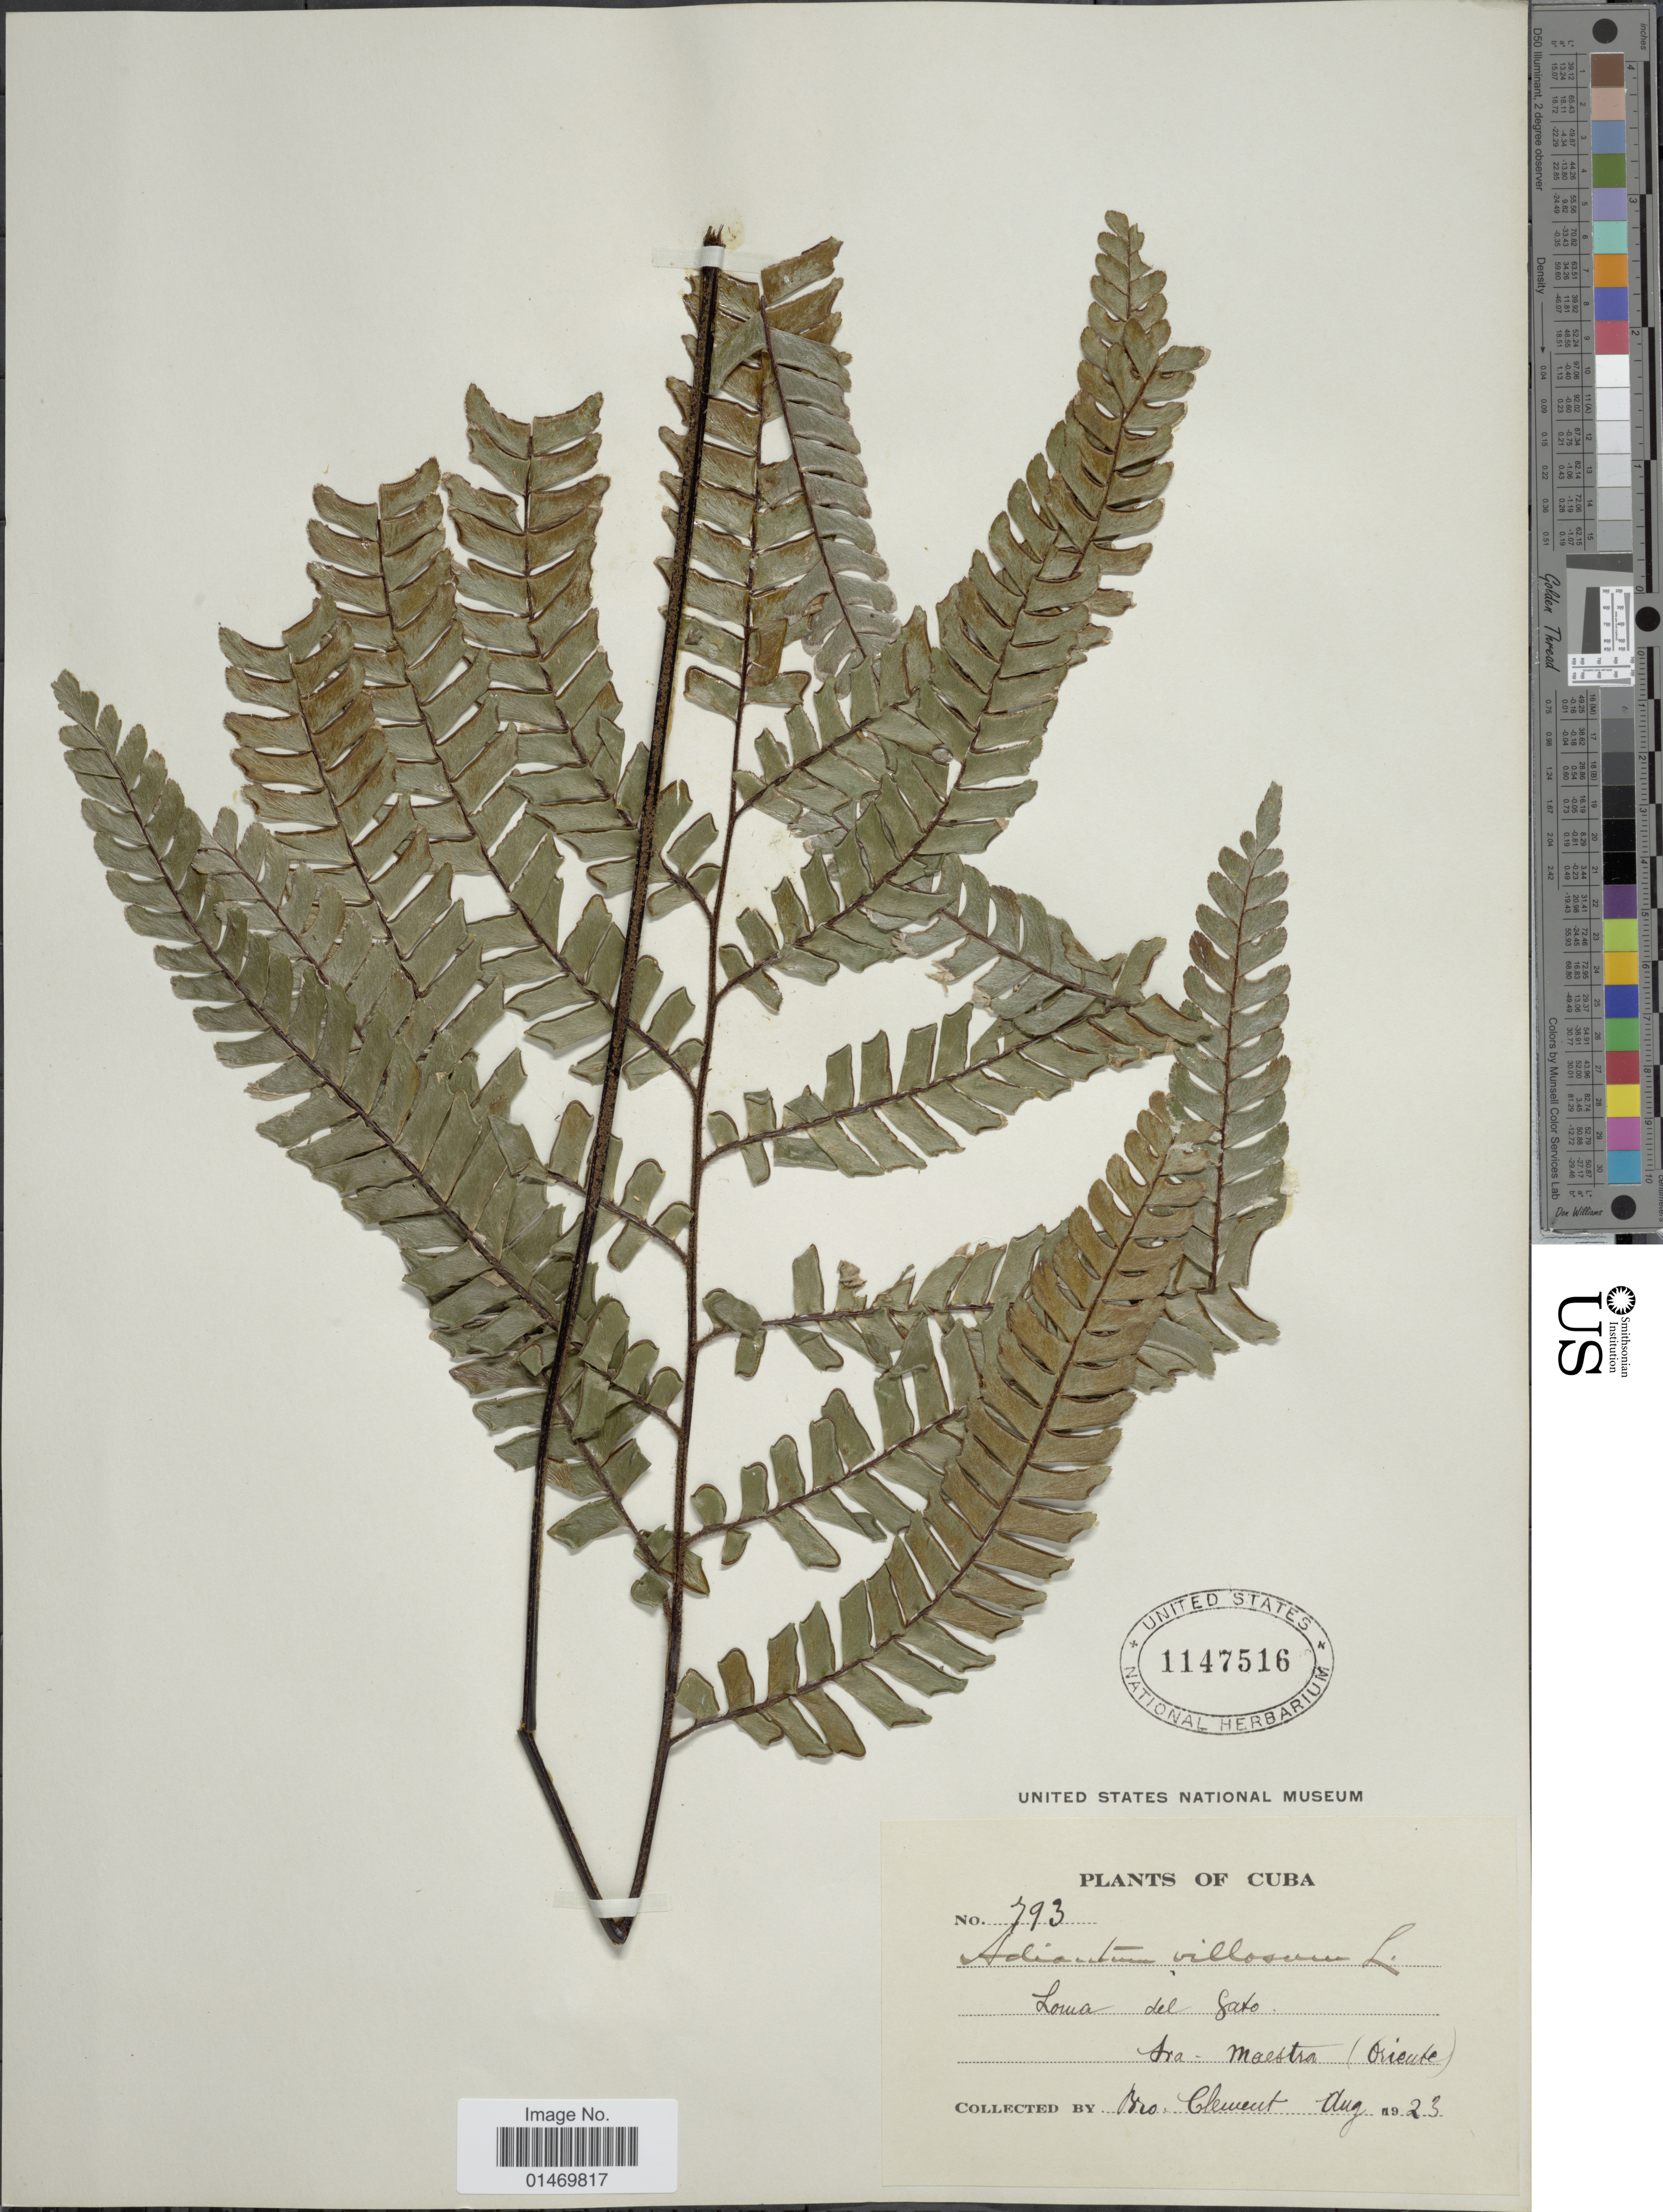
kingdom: Plantae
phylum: Tracheophyta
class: Polypodiopsida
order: Polypodiales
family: Pteridaceae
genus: Adiantum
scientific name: Adiantum villosum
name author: L.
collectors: B. Clement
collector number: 793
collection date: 1923-08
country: Cuba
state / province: Oriente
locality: Cuba, Lorua del Gato, Fra Maestra.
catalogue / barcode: US 1147516